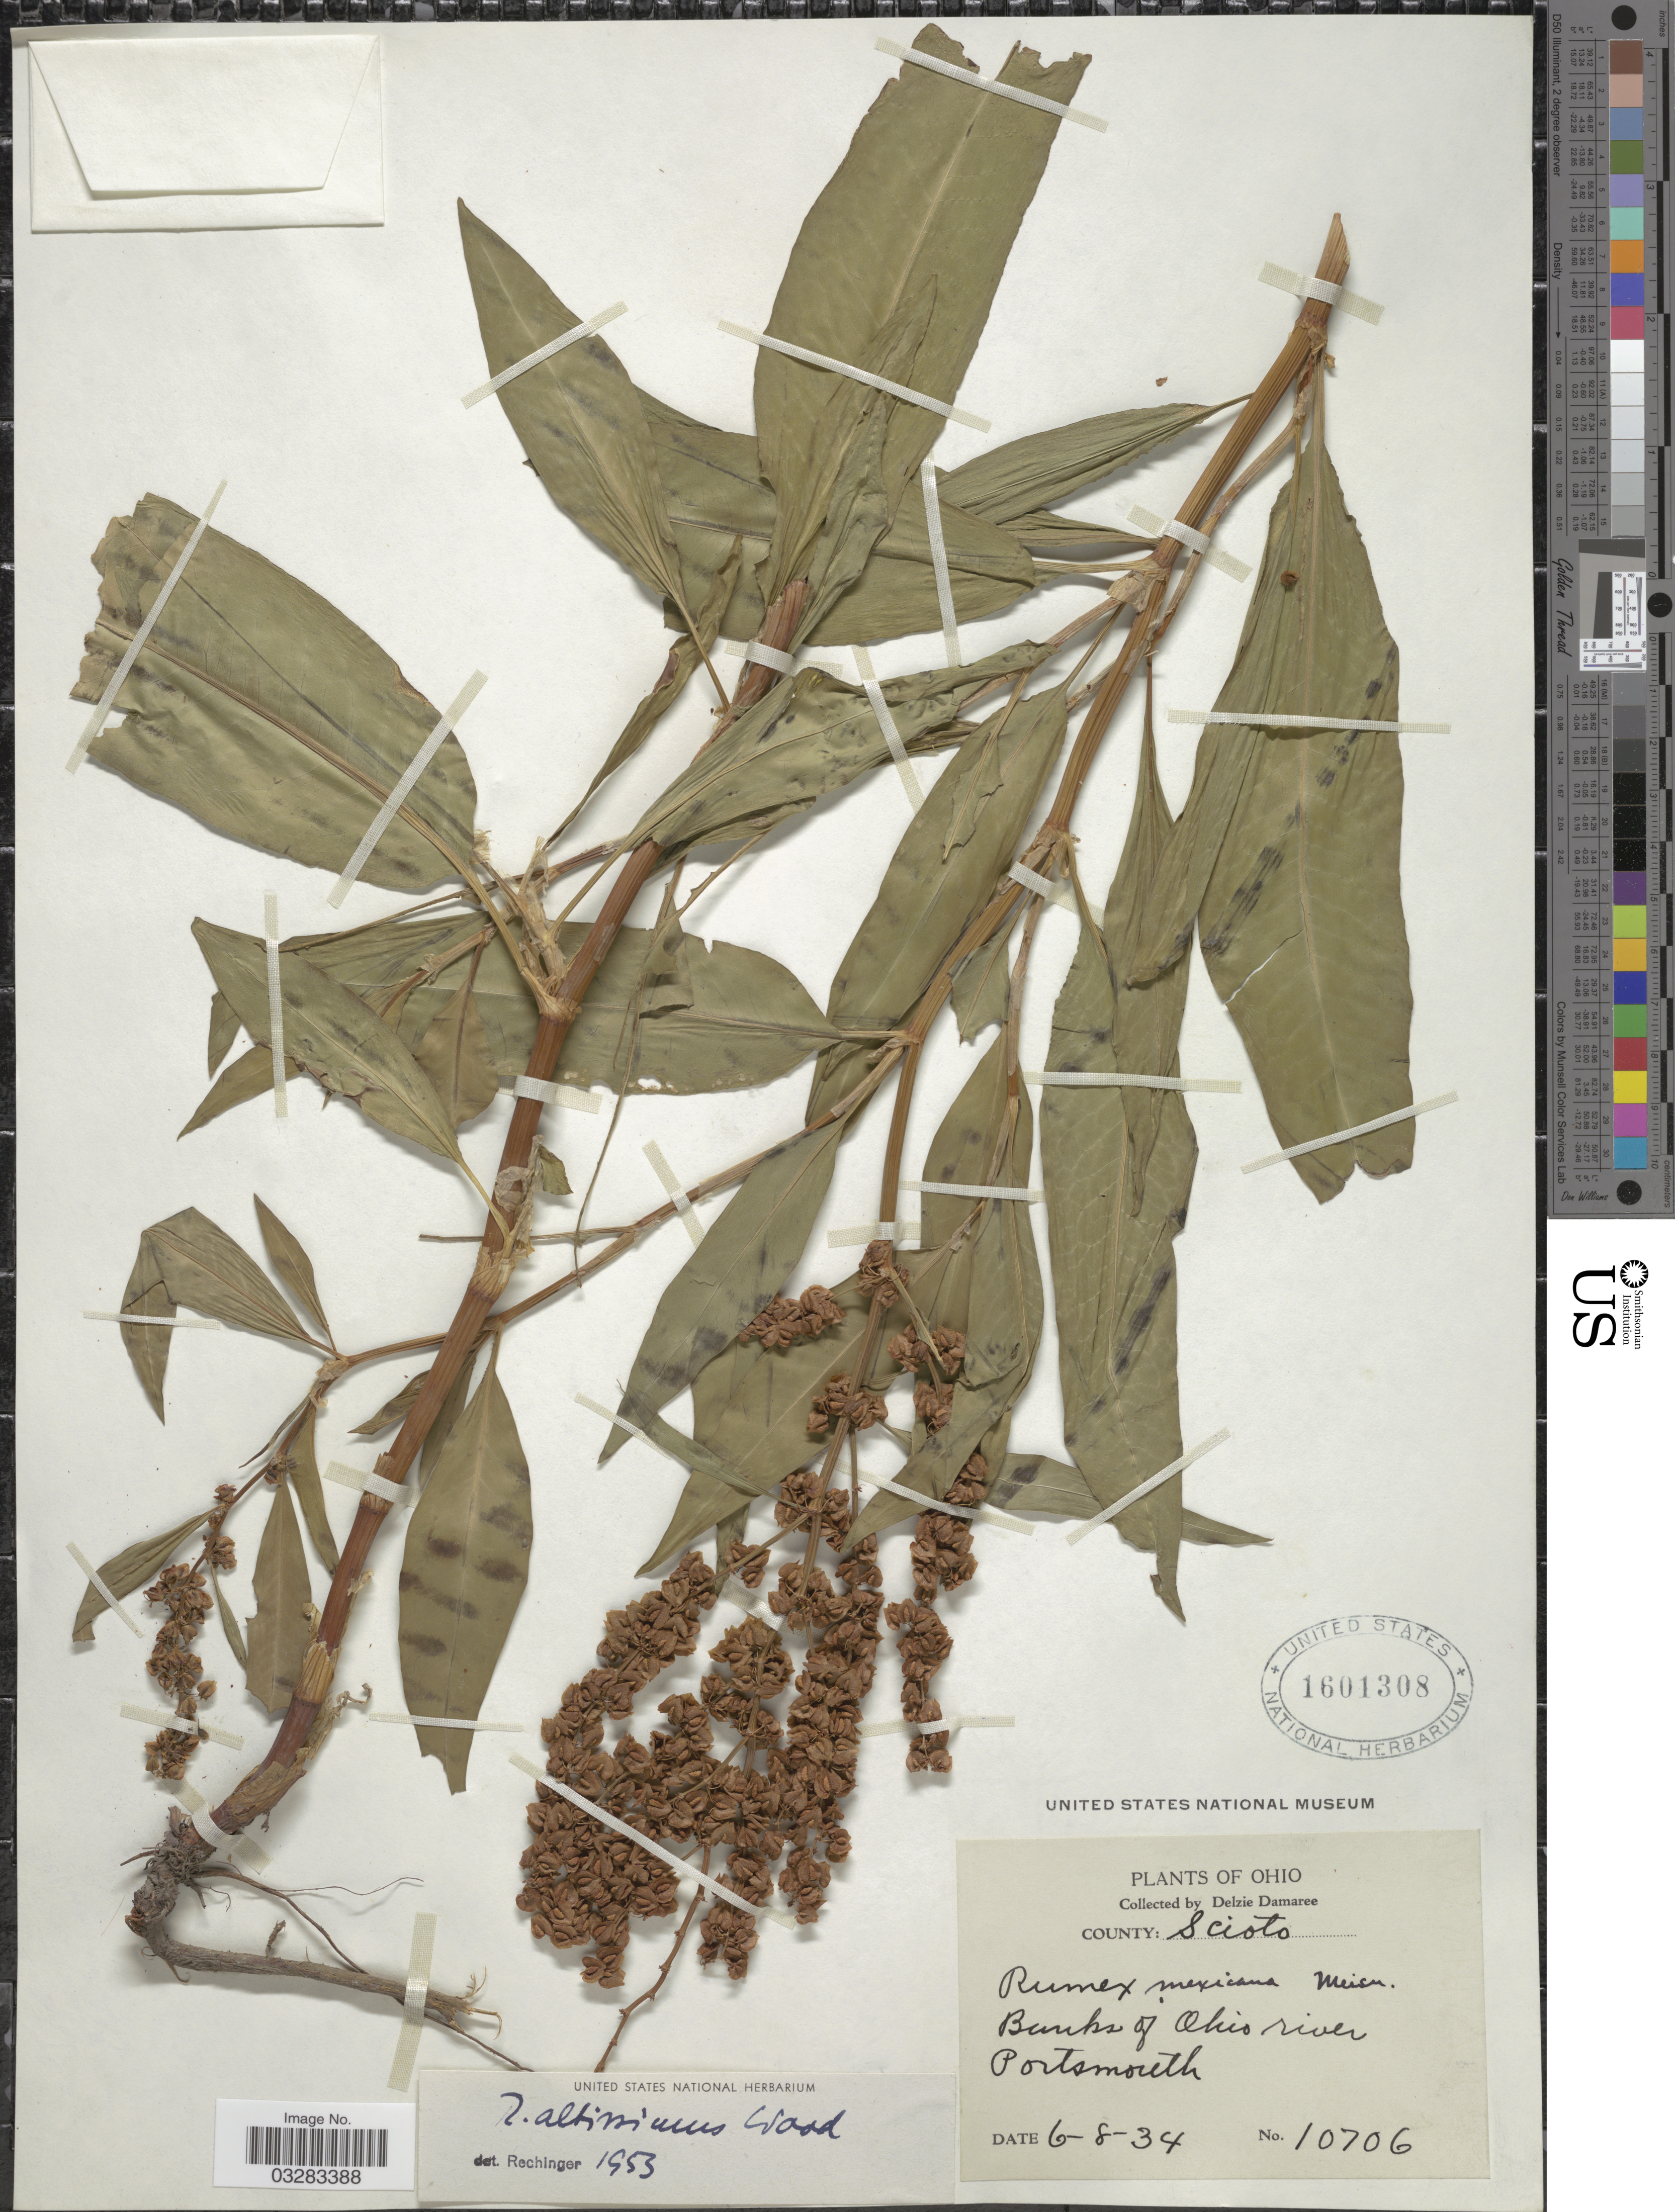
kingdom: Plantae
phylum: Tracheophyta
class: Magnoliopsida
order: Caryophyllales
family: Polygonaceae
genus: Rumex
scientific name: Rumex altissimus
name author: Alph. Wood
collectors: D. Demaree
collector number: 10706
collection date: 1934-06-08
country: United States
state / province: Ohio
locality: County: Scioto. Banks of Ohio river, Portsmouth.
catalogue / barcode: US 1601308